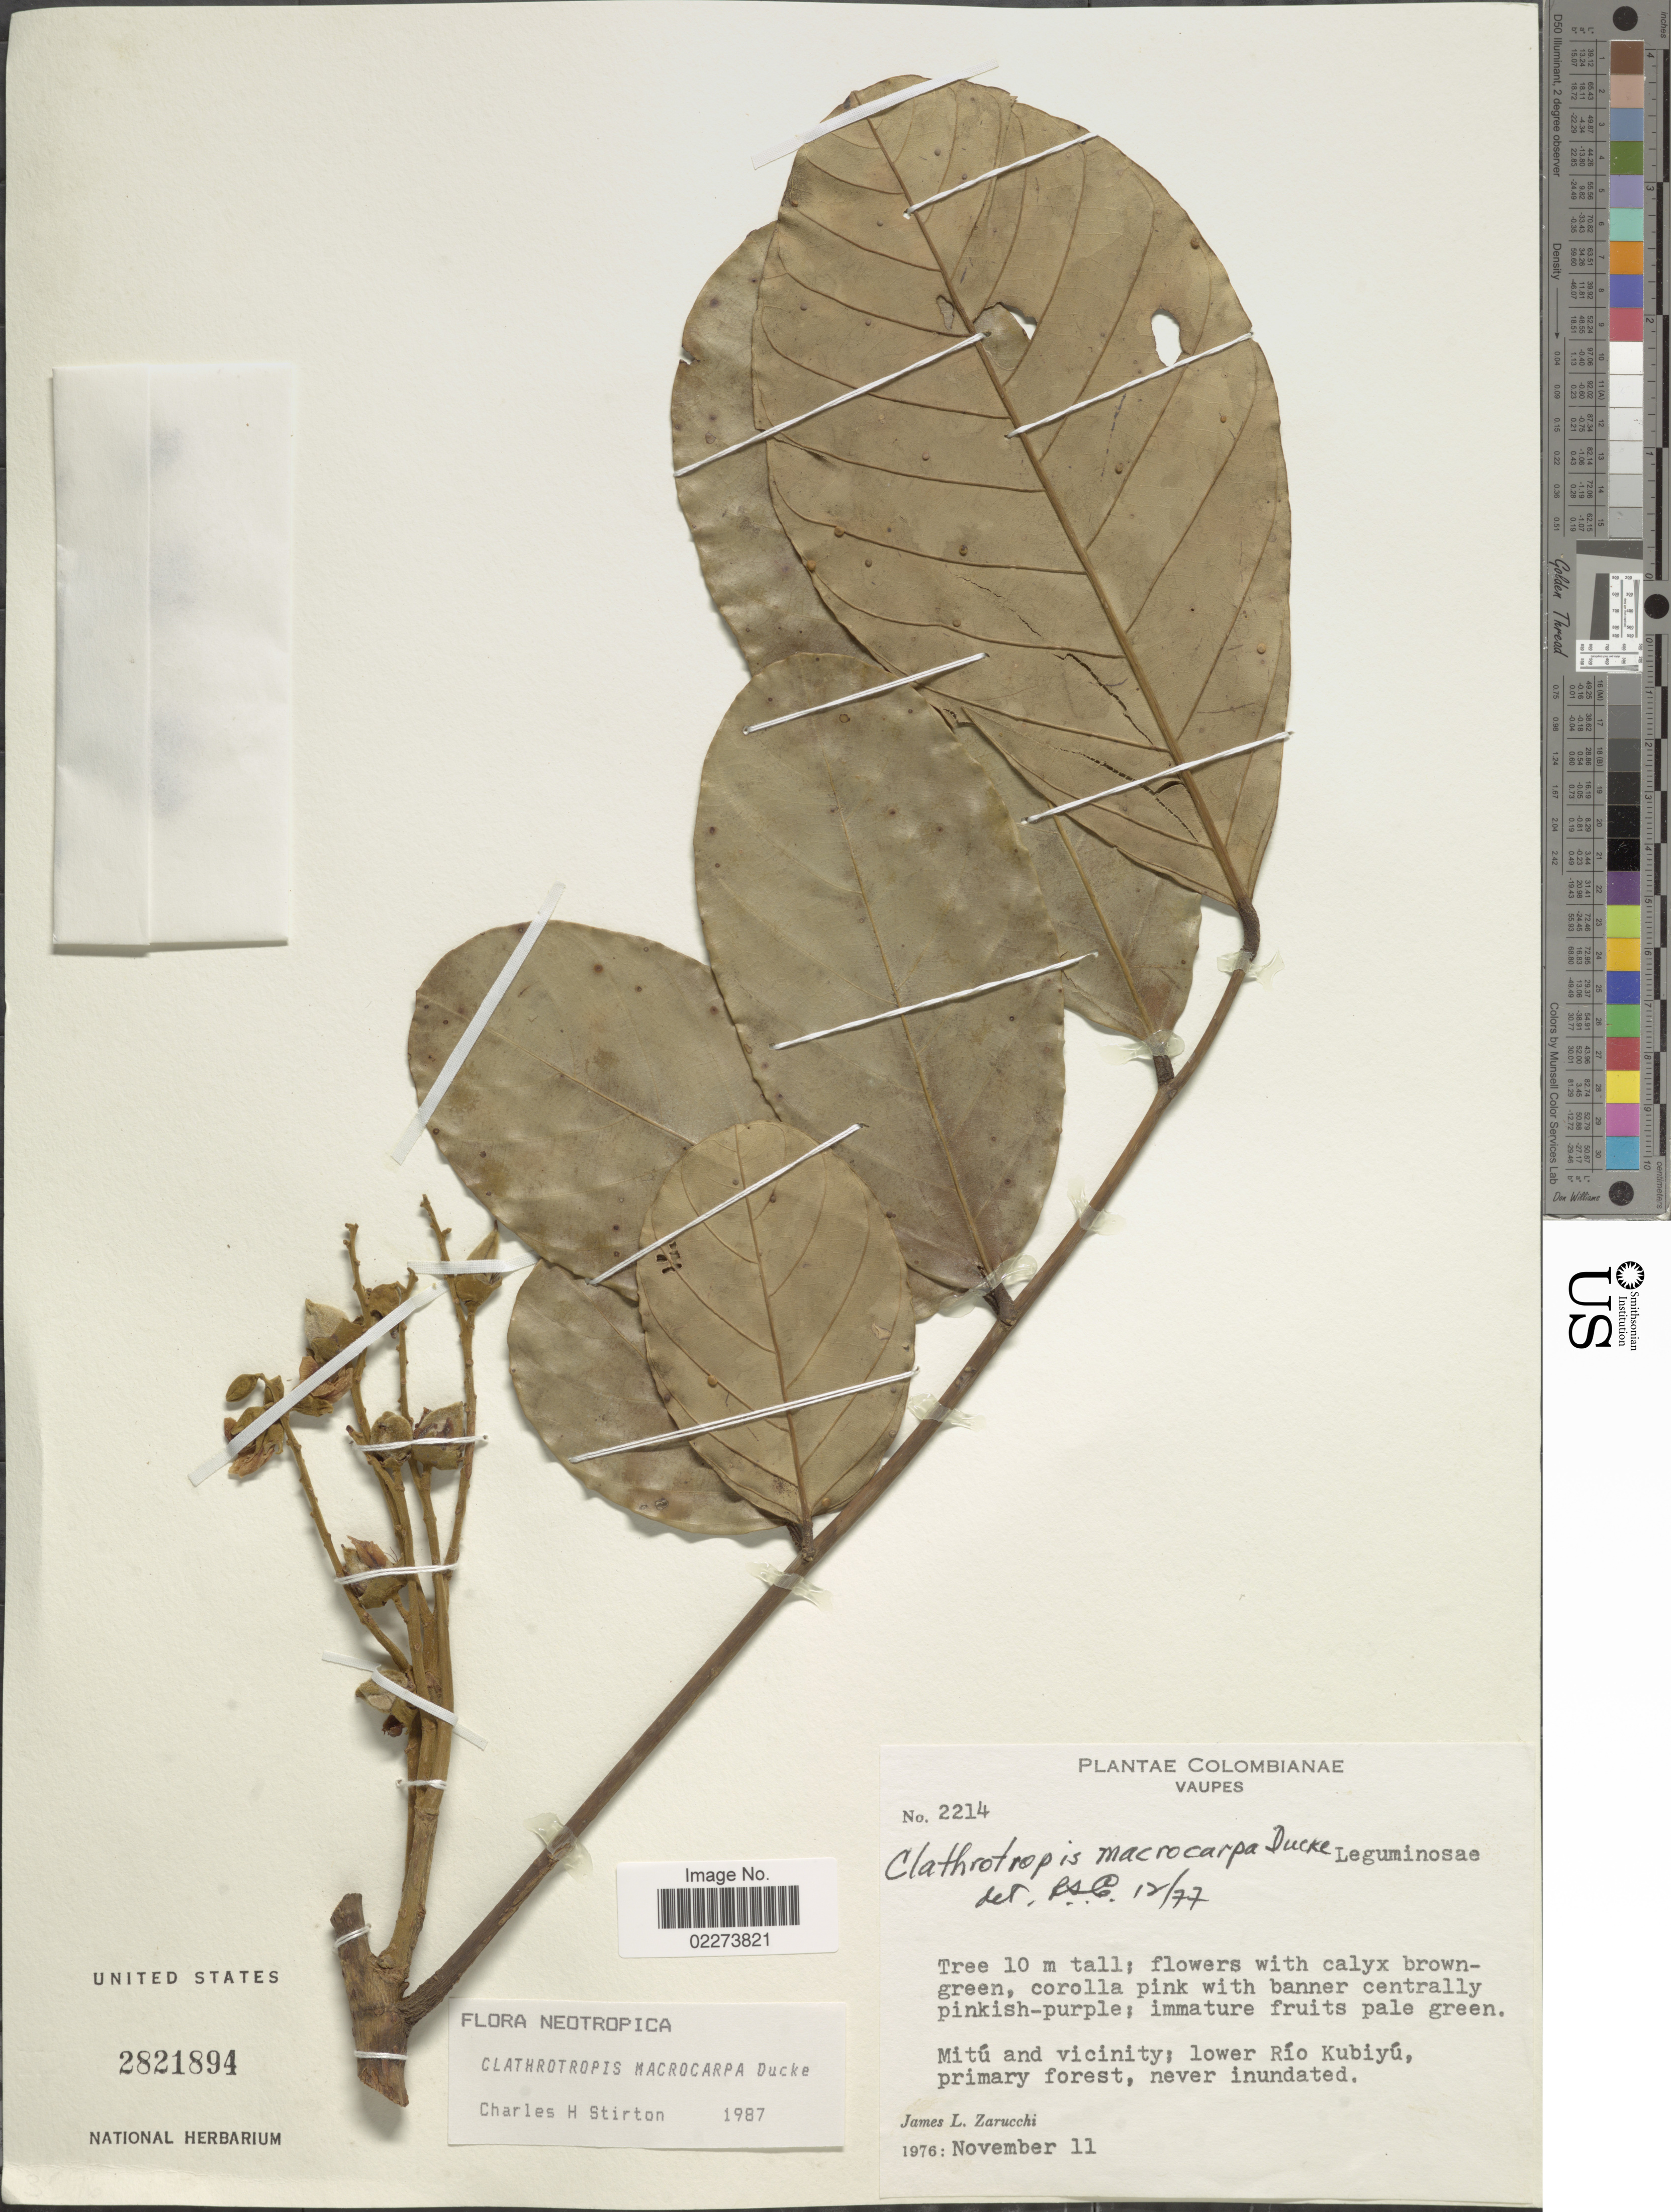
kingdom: Plantae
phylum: Tracheophyta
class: Magnoliopsida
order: Fabales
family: Fabaceae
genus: Clathrotropis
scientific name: Clathrotropis macrocarpa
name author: Ducke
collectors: J. L. Zarucchi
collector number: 2214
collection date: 1976-11-11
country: Colombia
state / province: Vaupés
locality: Vaupes, Mitu and vicinity: Lower Rio Kubiyu, primary forest, never inundates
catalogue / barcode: US 2821894